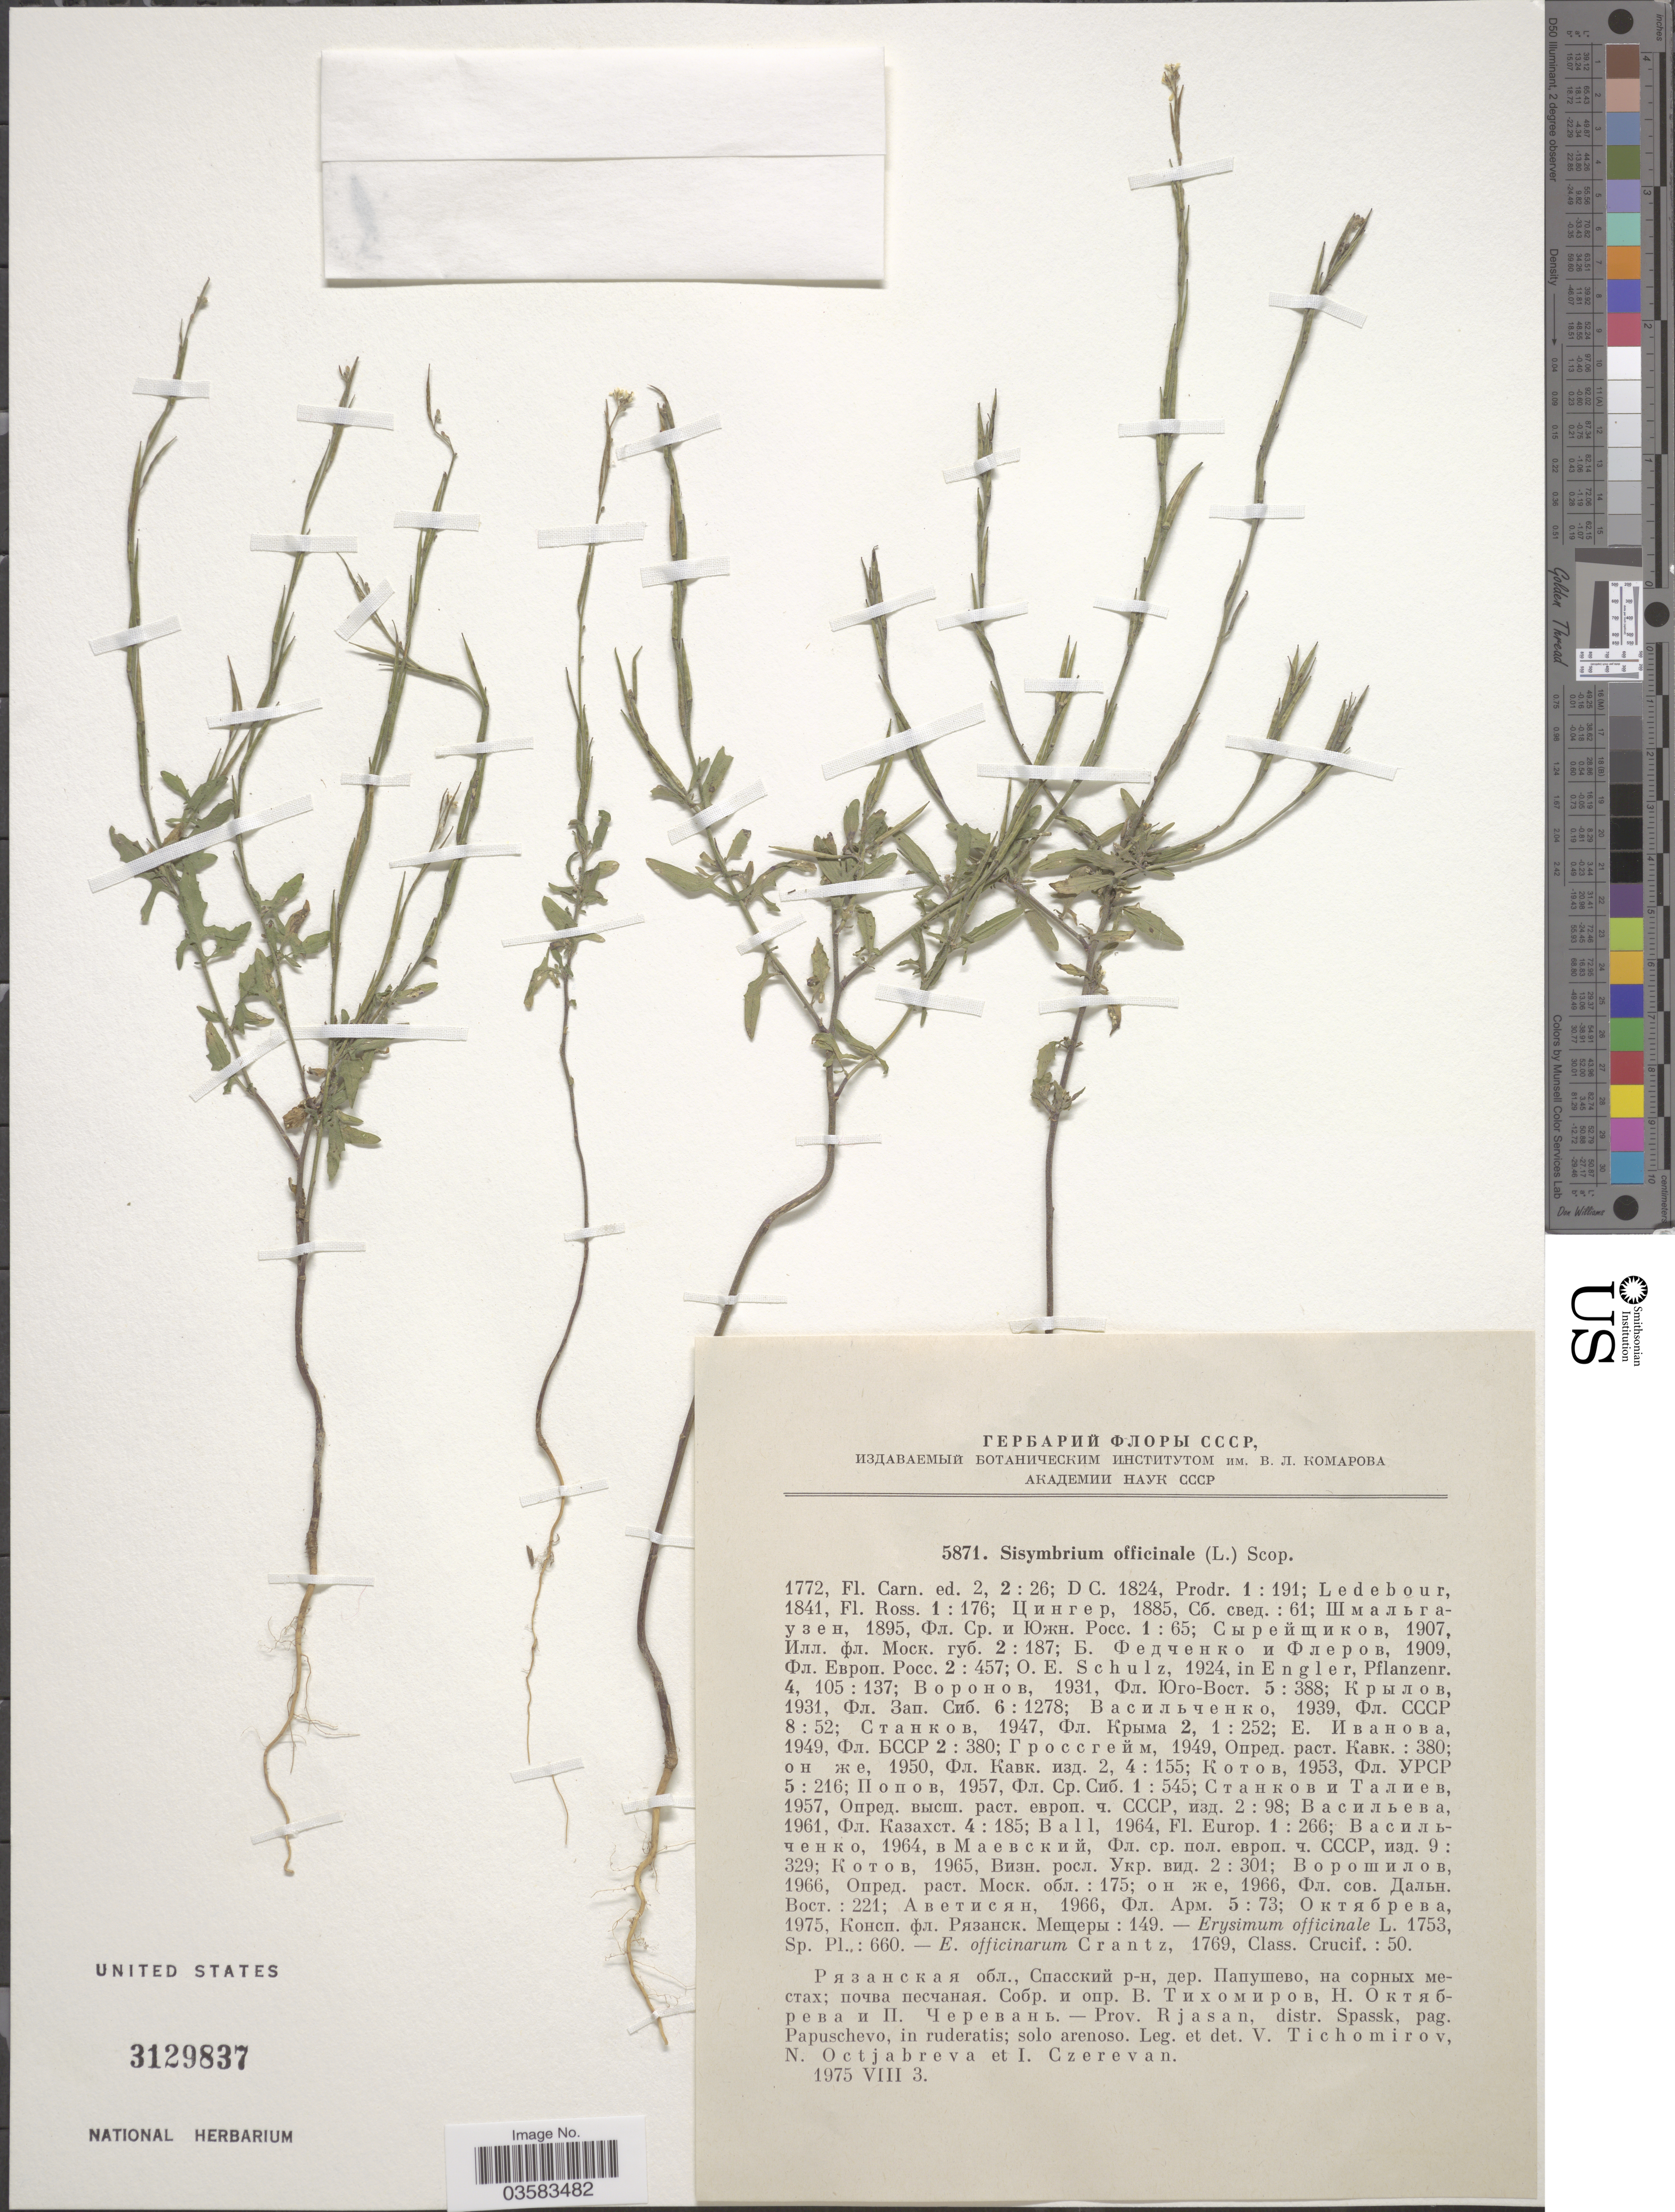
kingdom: Plantae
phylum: Tracheophyta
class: Magnoliopsida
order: Brassicales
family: Brassicaceae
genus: Sisymbrium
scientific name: Sisymbrium officinale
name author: (L.) Scop.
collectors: V. Tichomirov, N. Octjabreva & I. Czerevan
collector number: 5871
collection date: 1975-08-03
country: Russian Federation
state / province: Ryazan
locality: Prov. Rjasan, distr. Spassk, pag. Papuschevo, in ruderatis.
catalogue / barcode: US 3129837